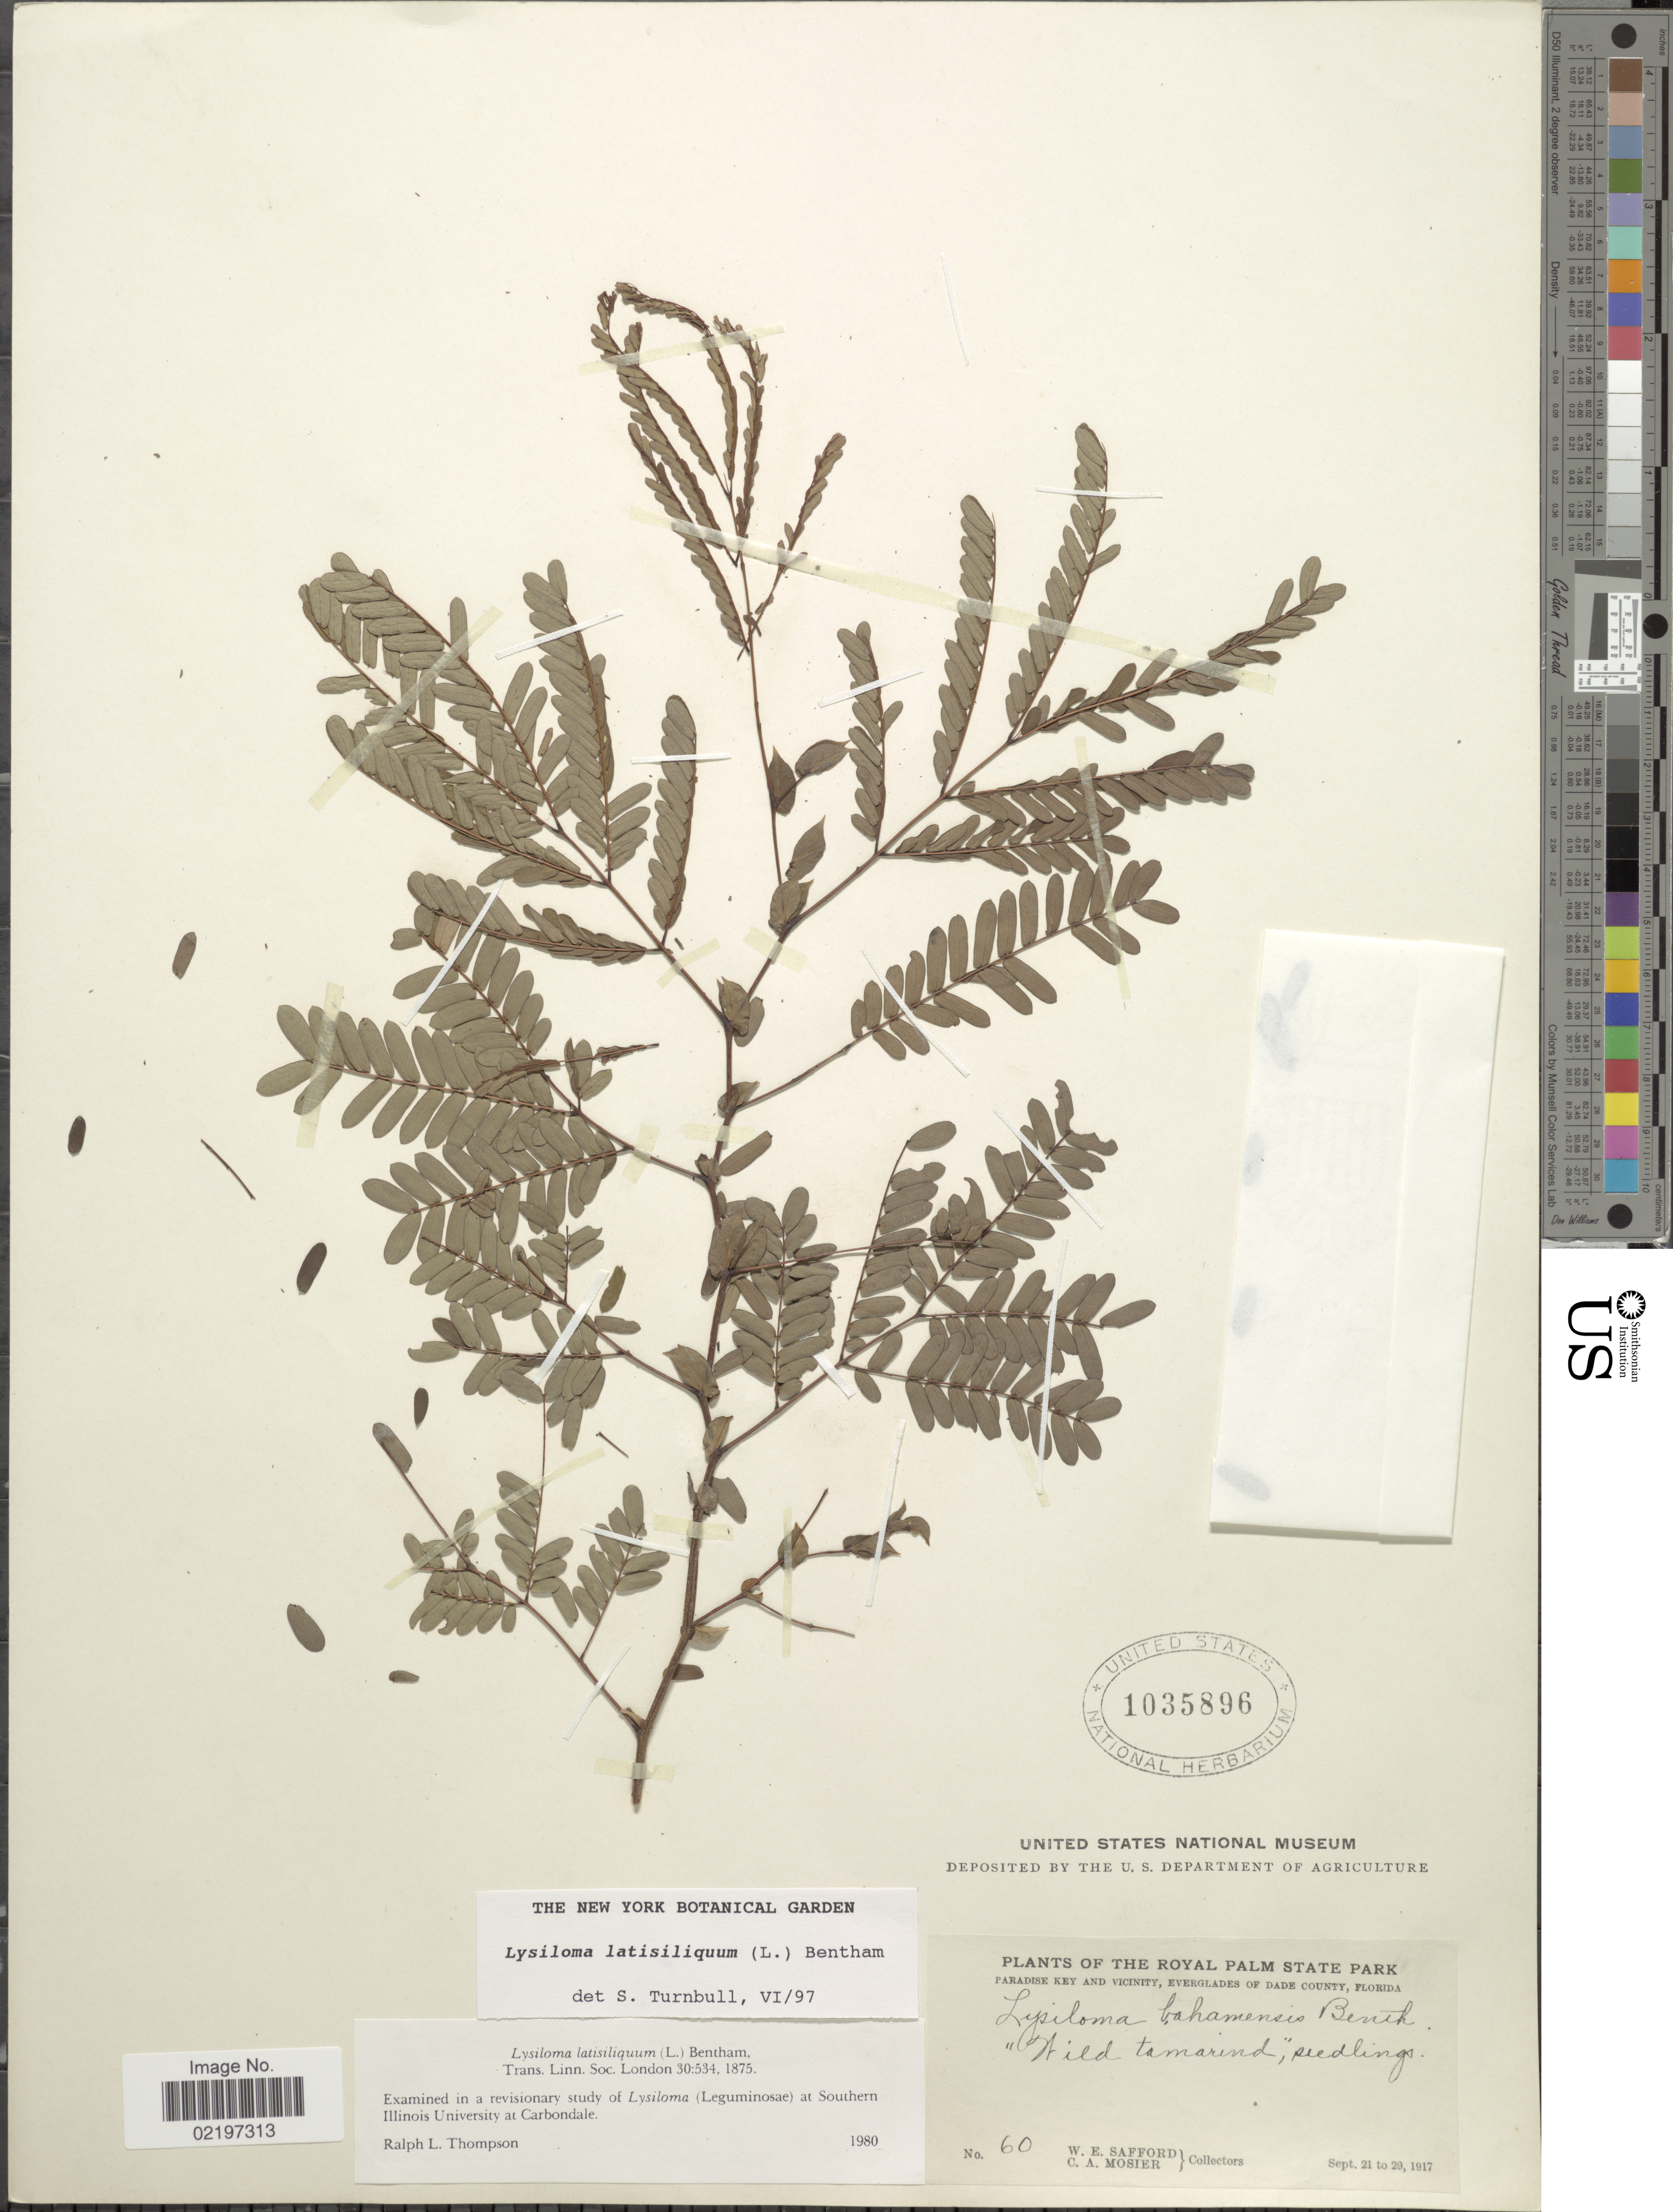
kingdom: Plantae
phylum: Tracheophyta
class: Magnoliopsida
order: Fabales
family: Fabaceae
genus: Lysiloma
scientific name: Lysiloma latisiliquum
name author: (L.) Benth.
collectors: W. E. Safford & C. A. Mosier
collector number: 60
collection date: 1917-09-21/1917-09-29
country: United States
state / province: Florida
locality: The Royal Palm State Park, Paradise Key and Vicinity, Everglades of Dade County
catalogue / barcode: US 1035896